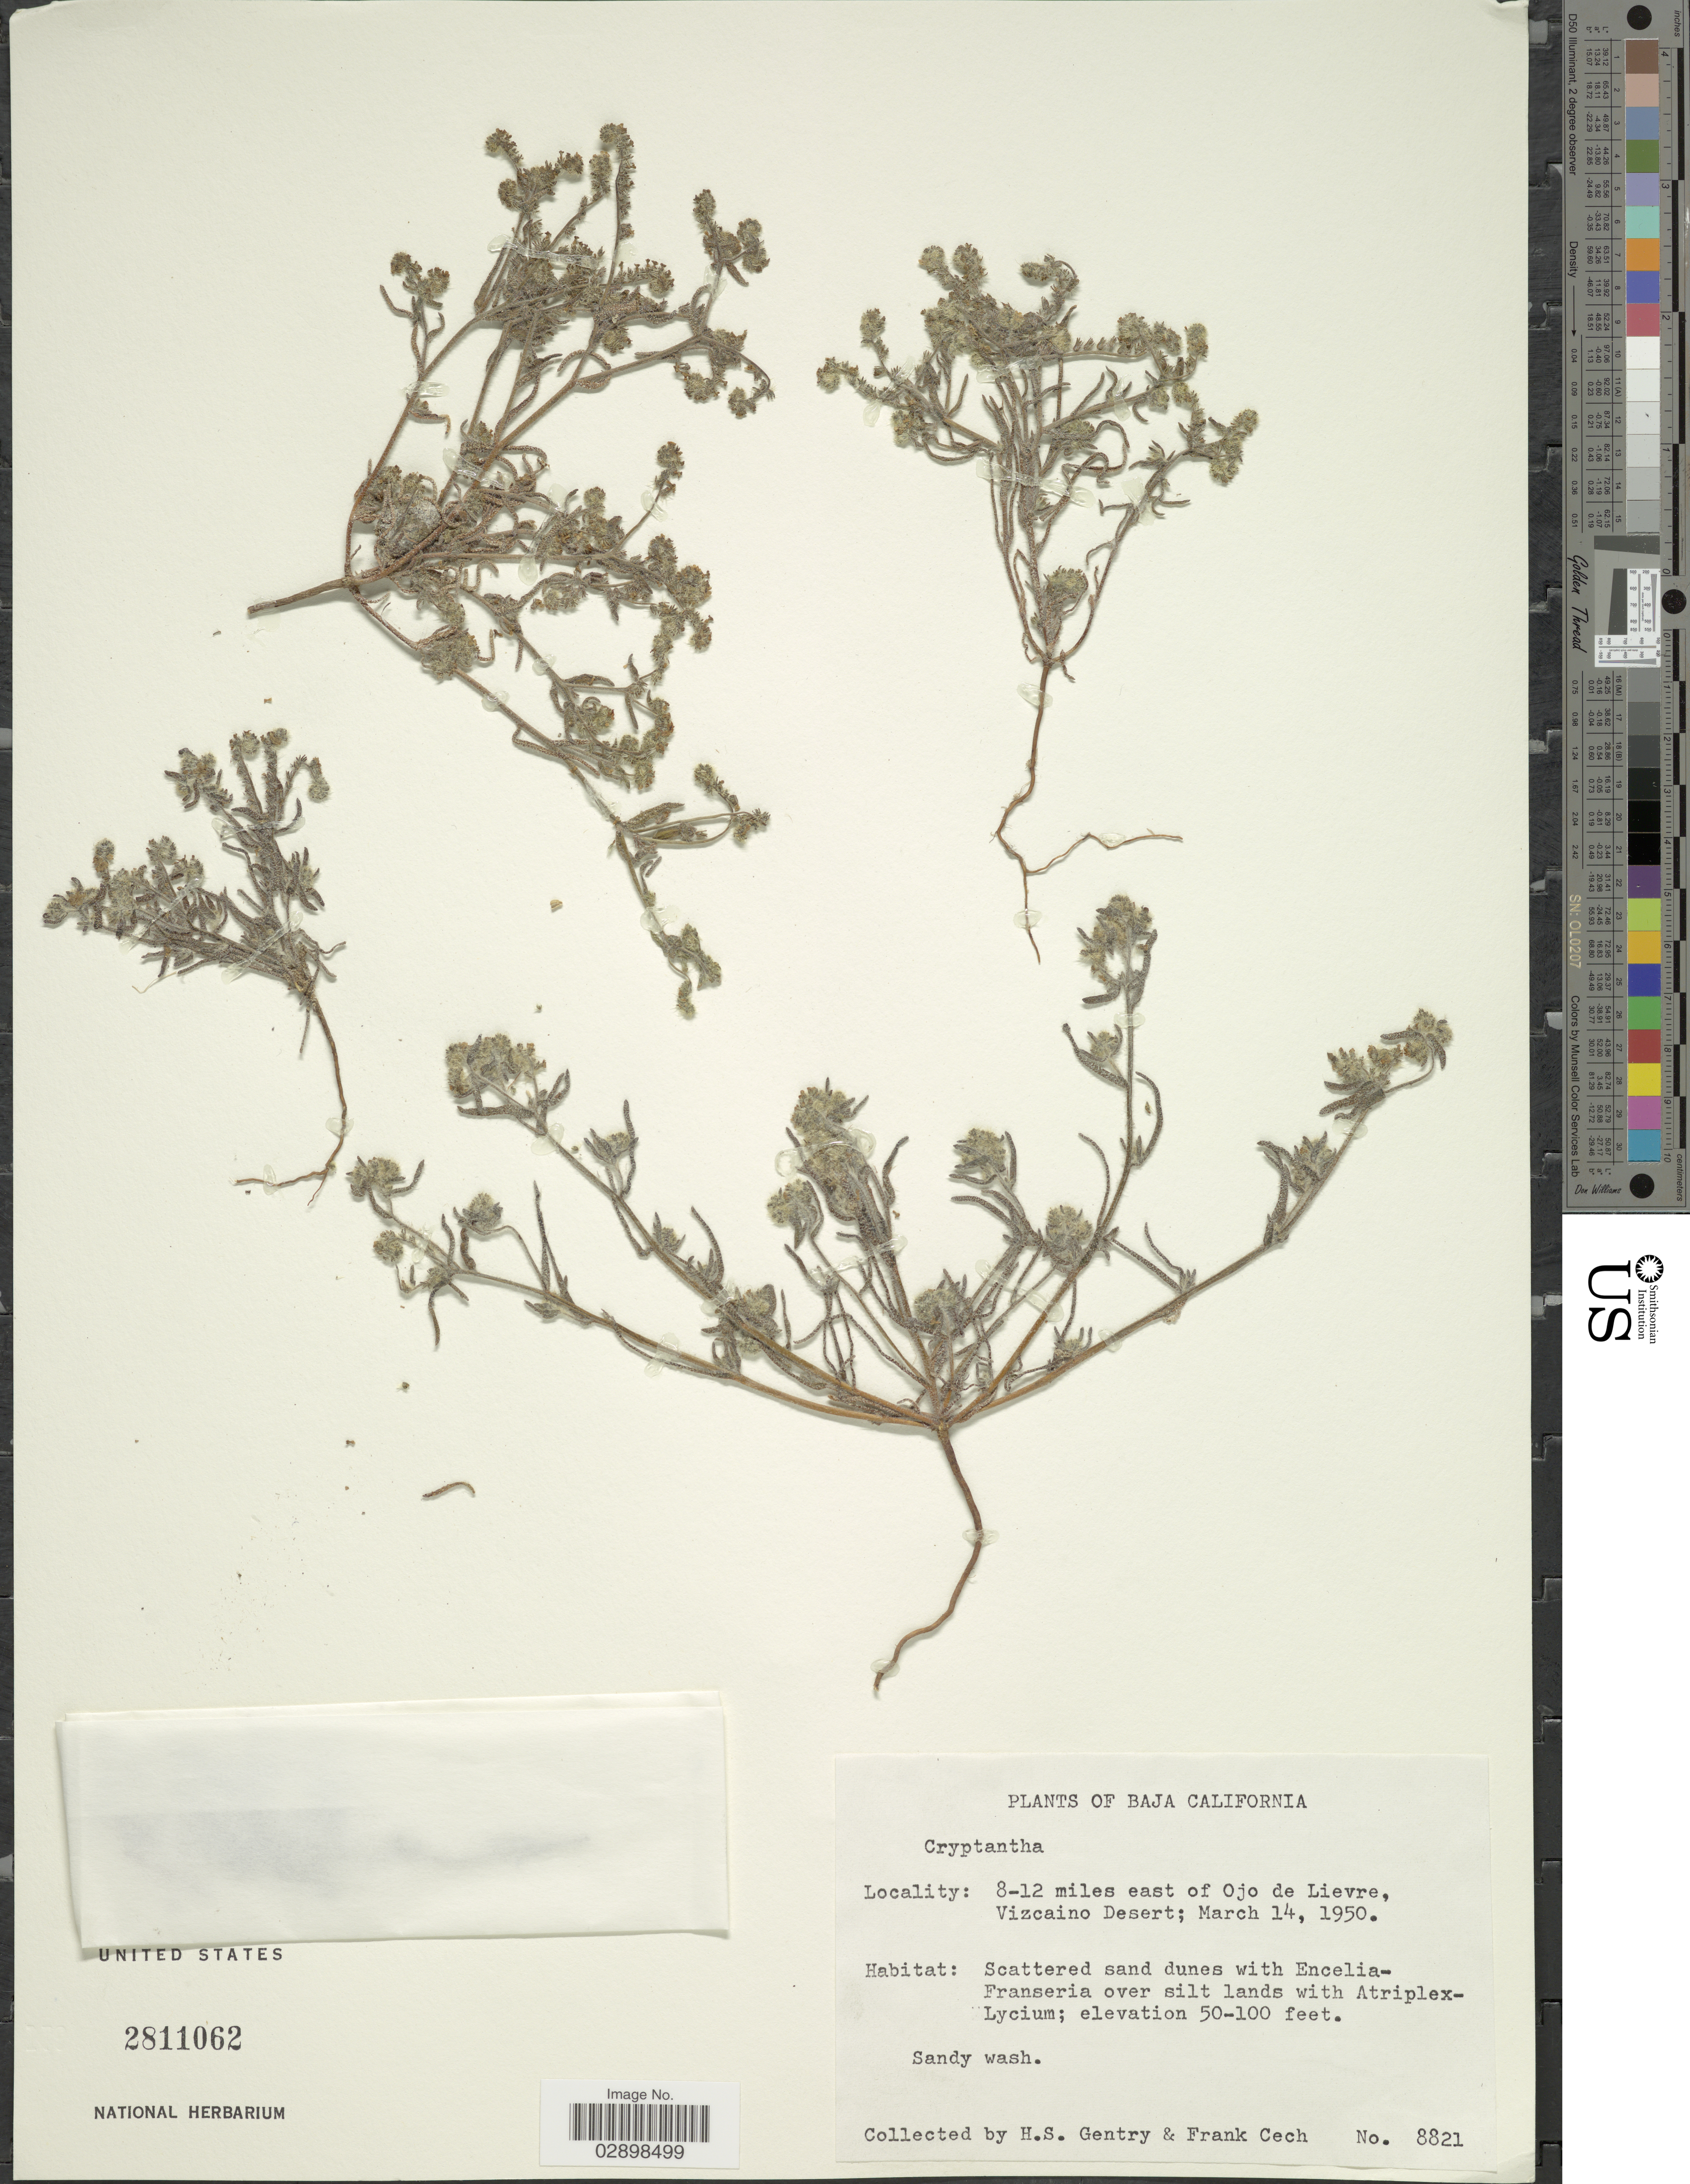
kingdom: Plantae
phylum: Tracheophyta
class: Magnoliopsida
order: Boraginales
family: Boraginaceae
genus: Cryptantha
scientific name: Cryptantha sp.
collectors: H. S. Gentry & F. Cech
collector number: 8821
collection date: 1950-03-14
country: Mexico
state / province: Baja California Sur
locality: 8-12 miles east of Ojo de Lievre, Vizcaino Desert.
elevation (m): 15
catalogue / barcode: US 2811062